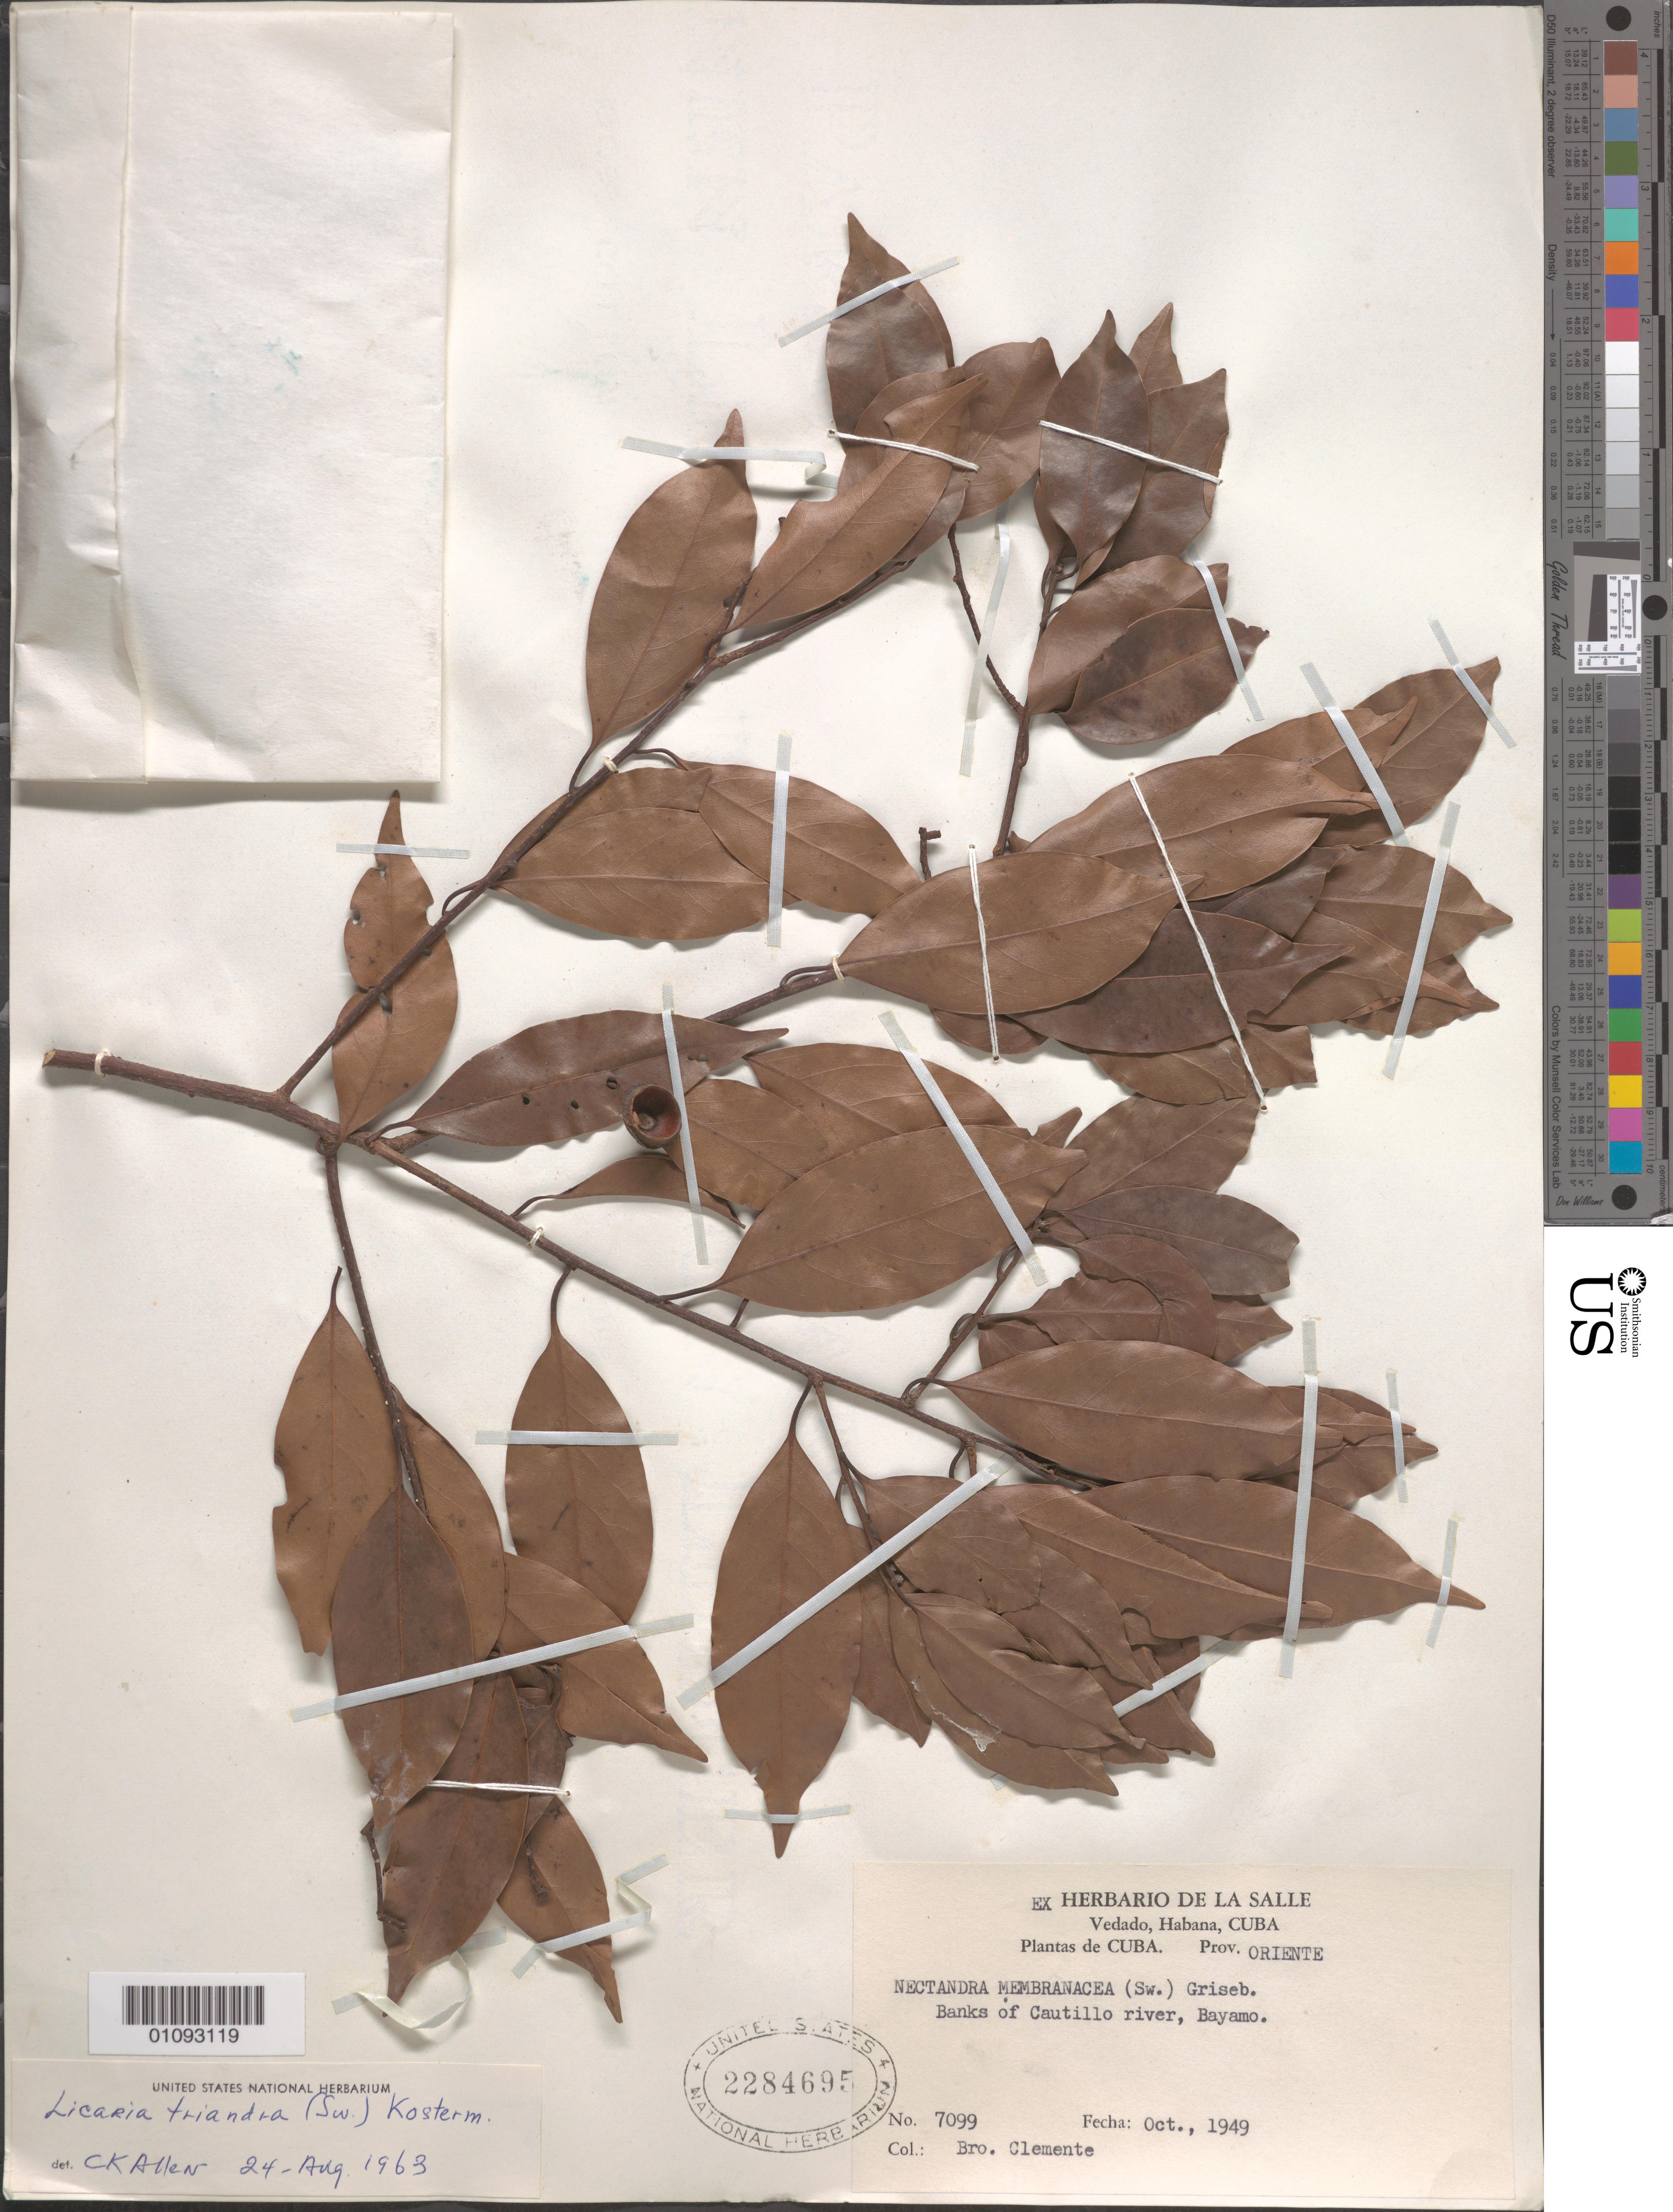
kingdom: Plantae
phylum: Tracheophyta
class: Magnoliopsida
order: Laurales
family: Lauraceae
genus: Licaria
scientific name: Licaria triandra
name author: (Sw.) Kosterm.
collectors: Bro. Clemente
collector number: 7099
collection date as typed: Oct 1949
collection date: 1949-10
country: Cuba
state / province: Oriente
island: Cuba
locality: Banks of Cautillo river, Bayamo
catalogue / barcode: US 2284695